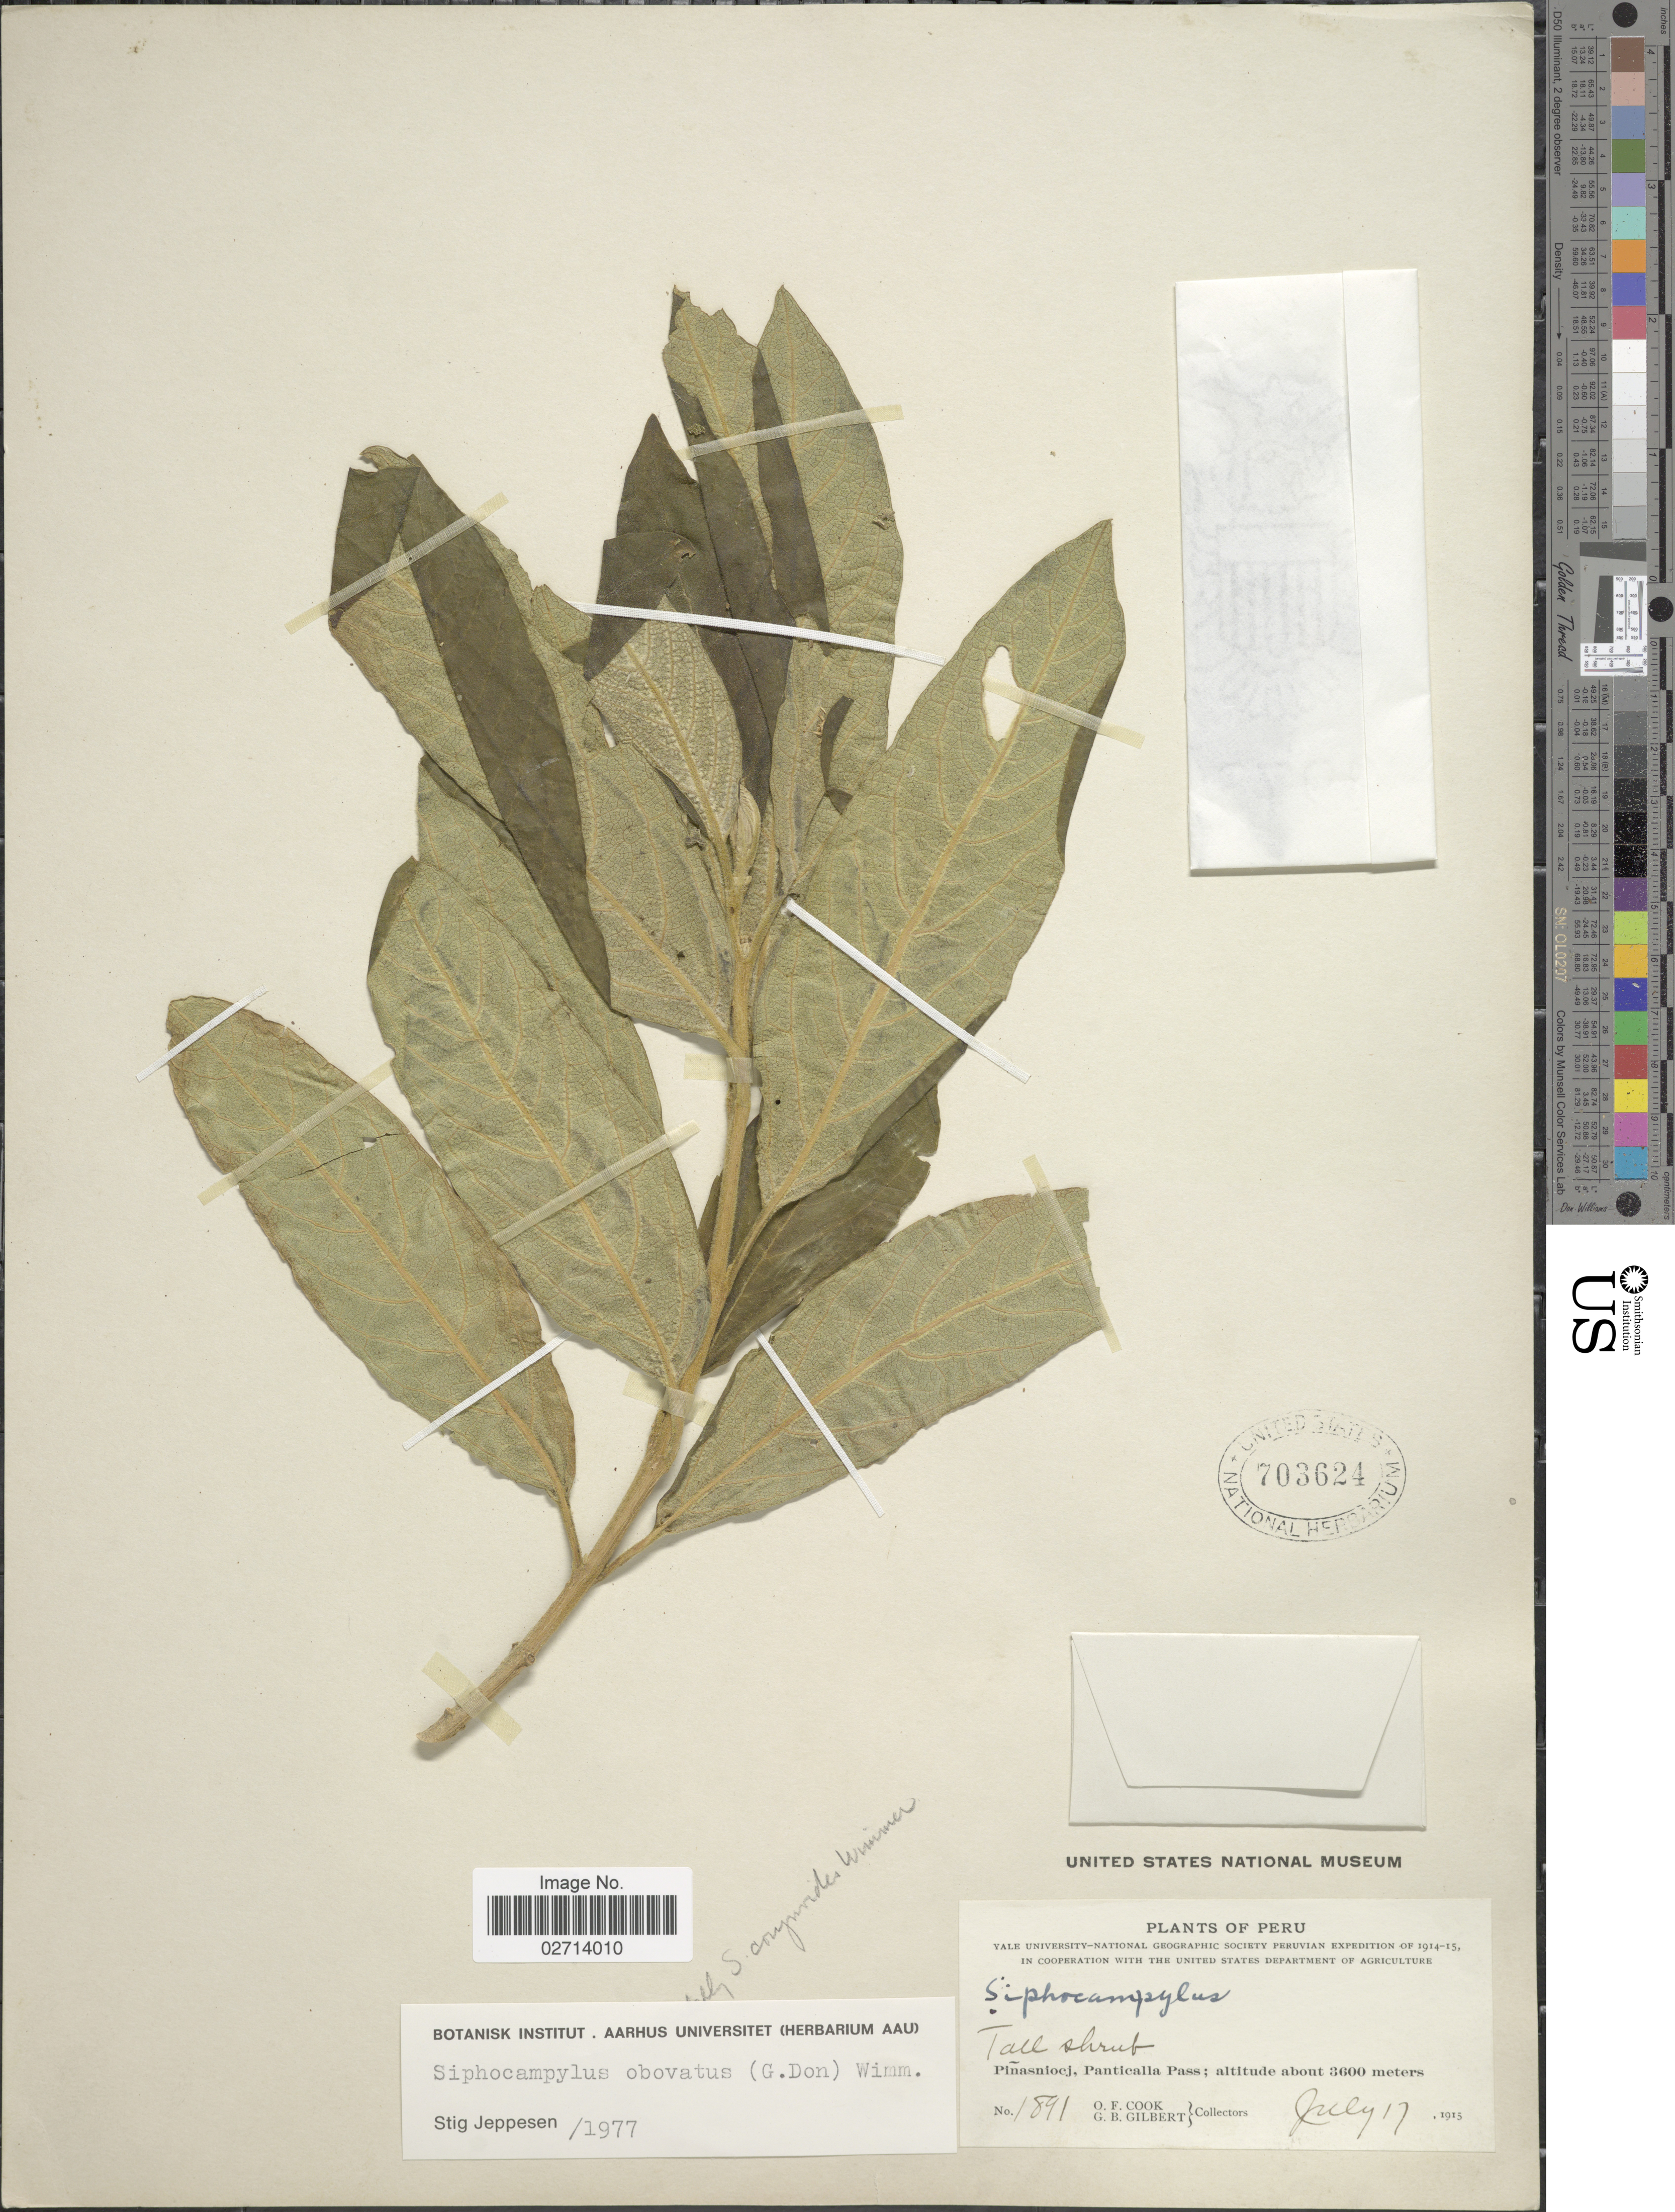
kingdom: Plantae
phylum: Tracheophyta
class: Magnoliopsida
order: Asterales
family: Campanulaceae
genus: Siphocampylus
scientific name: Siphocampylus obovatus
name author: (G. Don) E. Wimm.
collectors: O. F. Cook & G. B. Gilbert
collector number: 1891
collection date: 1915-07-17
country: Peru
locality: Piñasniocj, Panticalla Pass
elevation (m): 3600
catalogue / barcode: US 703624